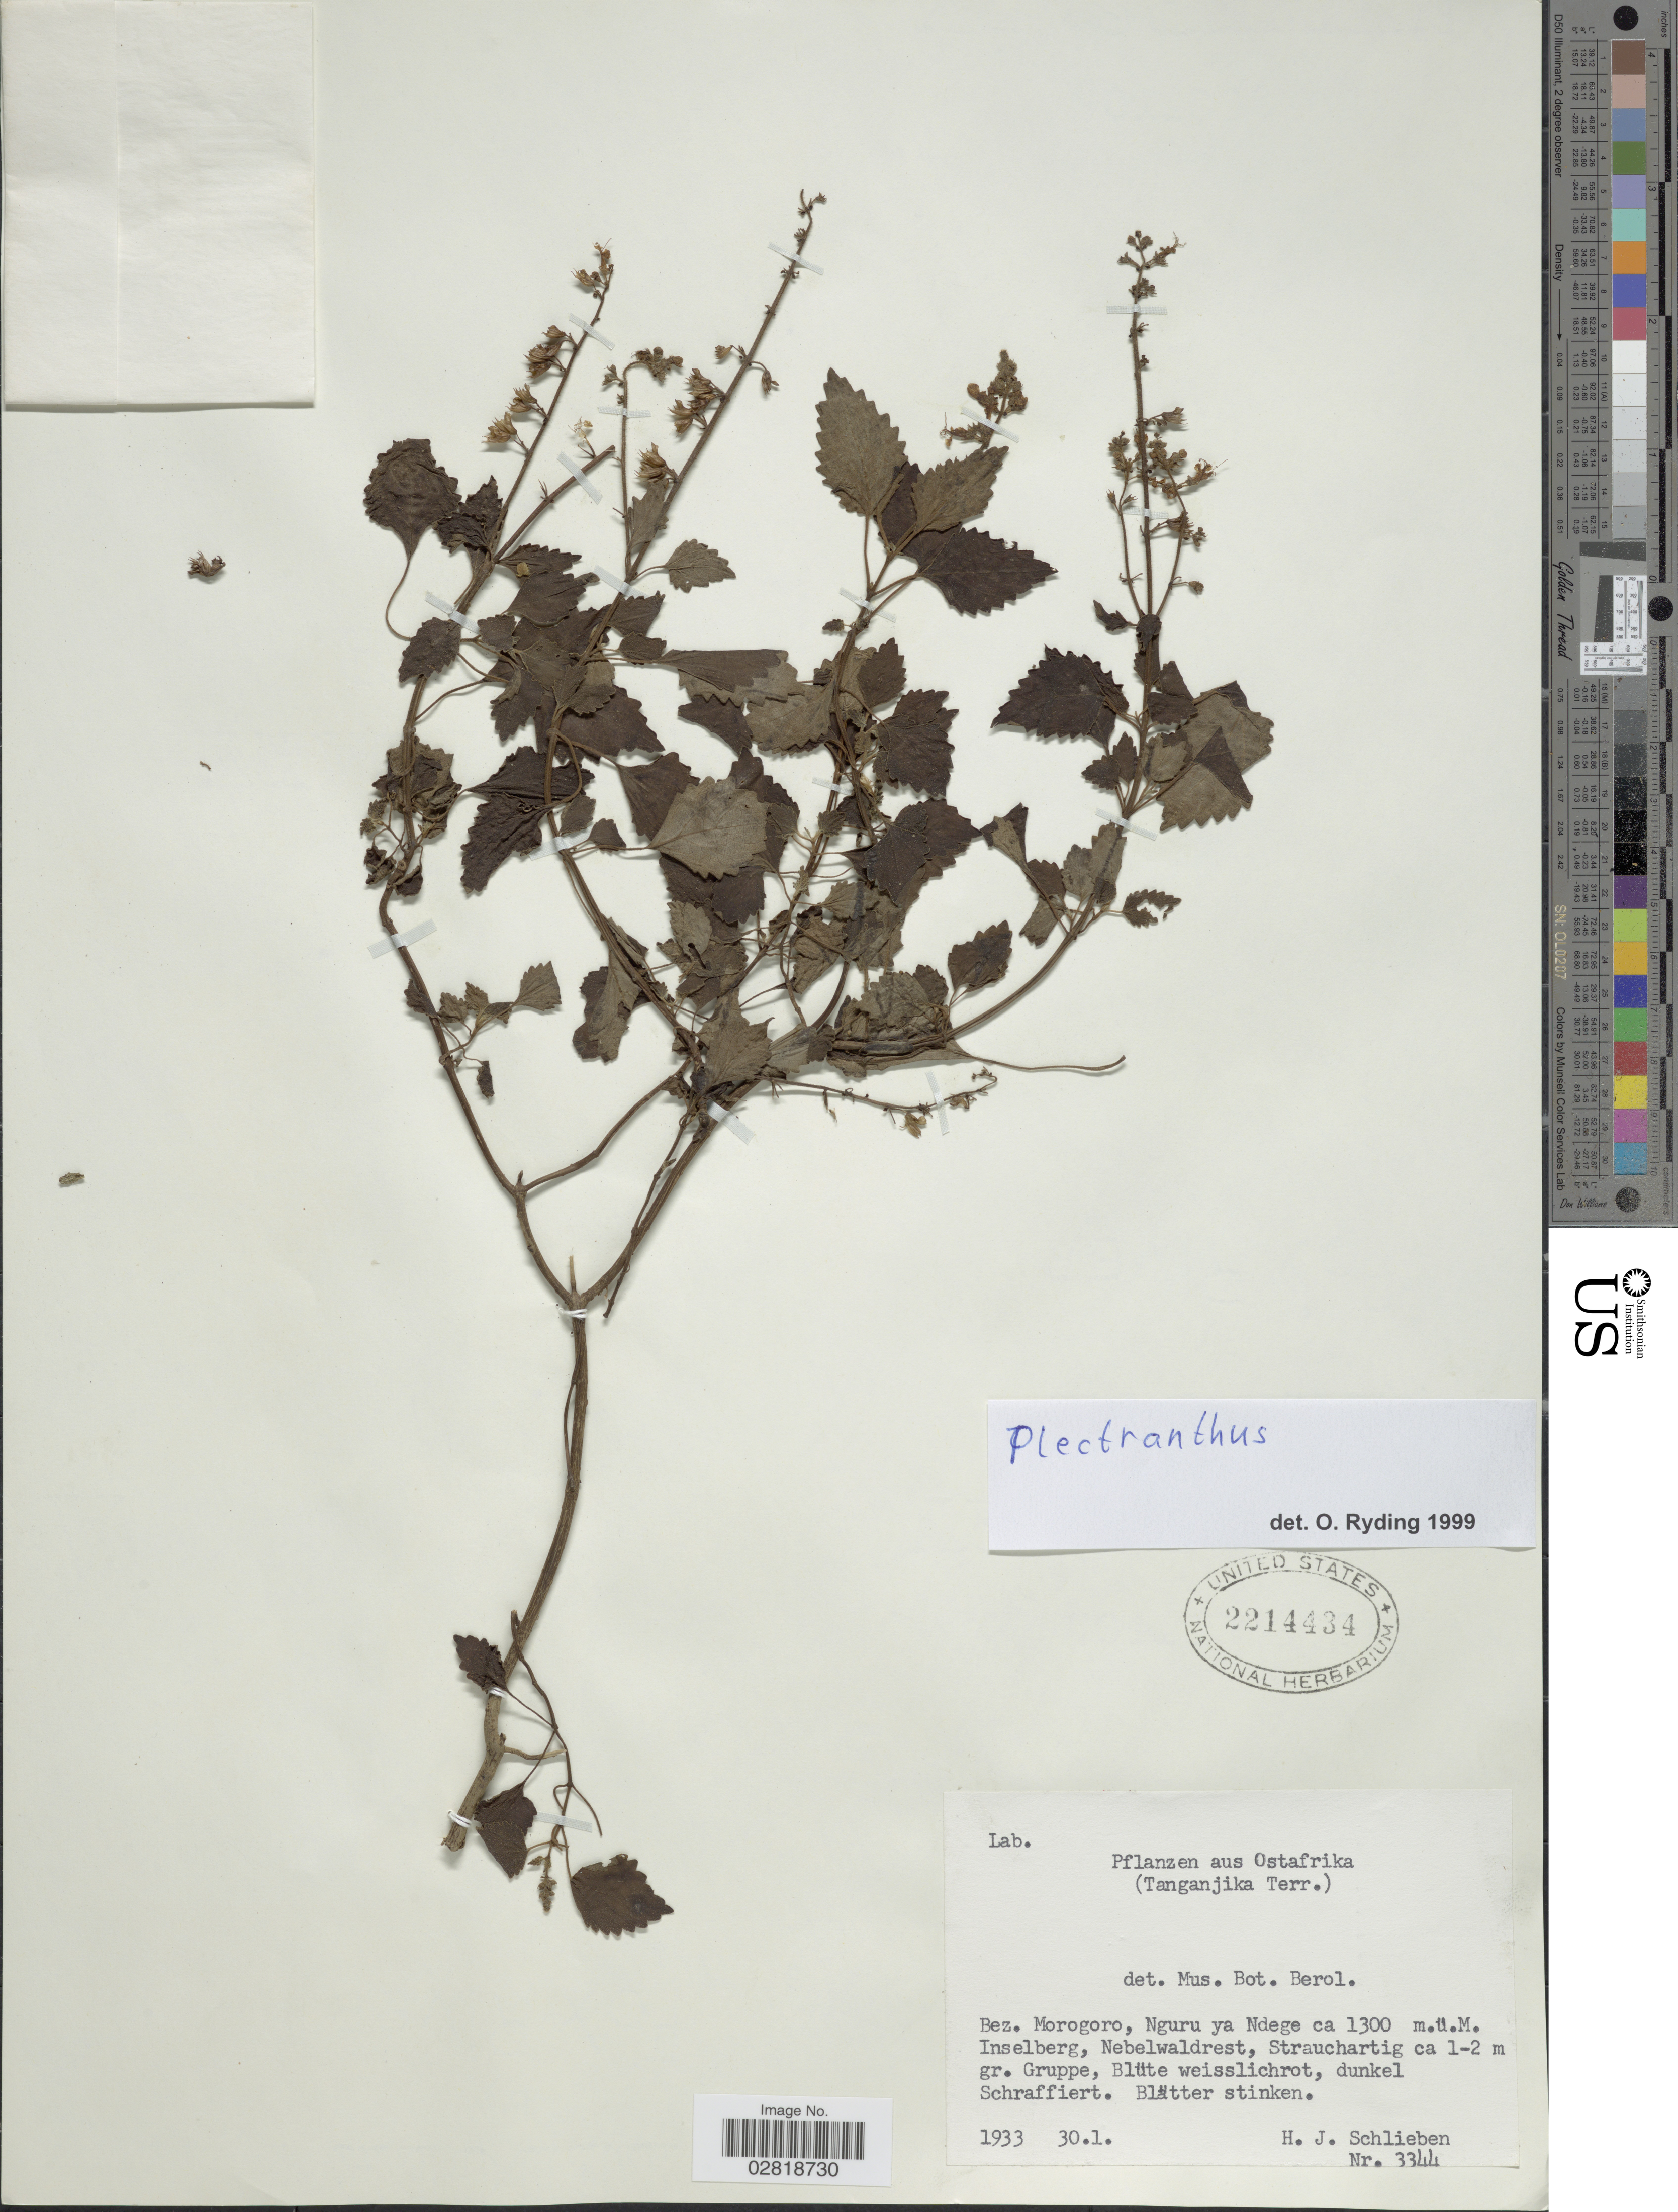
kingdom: Plantae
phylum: Tracheophyta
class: Magnoliopsida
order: Lamiales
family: Lamiaceae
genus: Plectranthus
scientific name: Plectranthus sp.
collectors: H. J. Schlieben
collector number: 3344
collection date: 1933-01-30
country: Tanzania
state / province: Morogoro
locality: Ostafrika (Tanganjika Terr.). Bez. Morogoro, Nguru ya Ndege. Inselberg, Nebelwaldrest.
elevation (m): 1300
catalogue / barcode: US 2214434